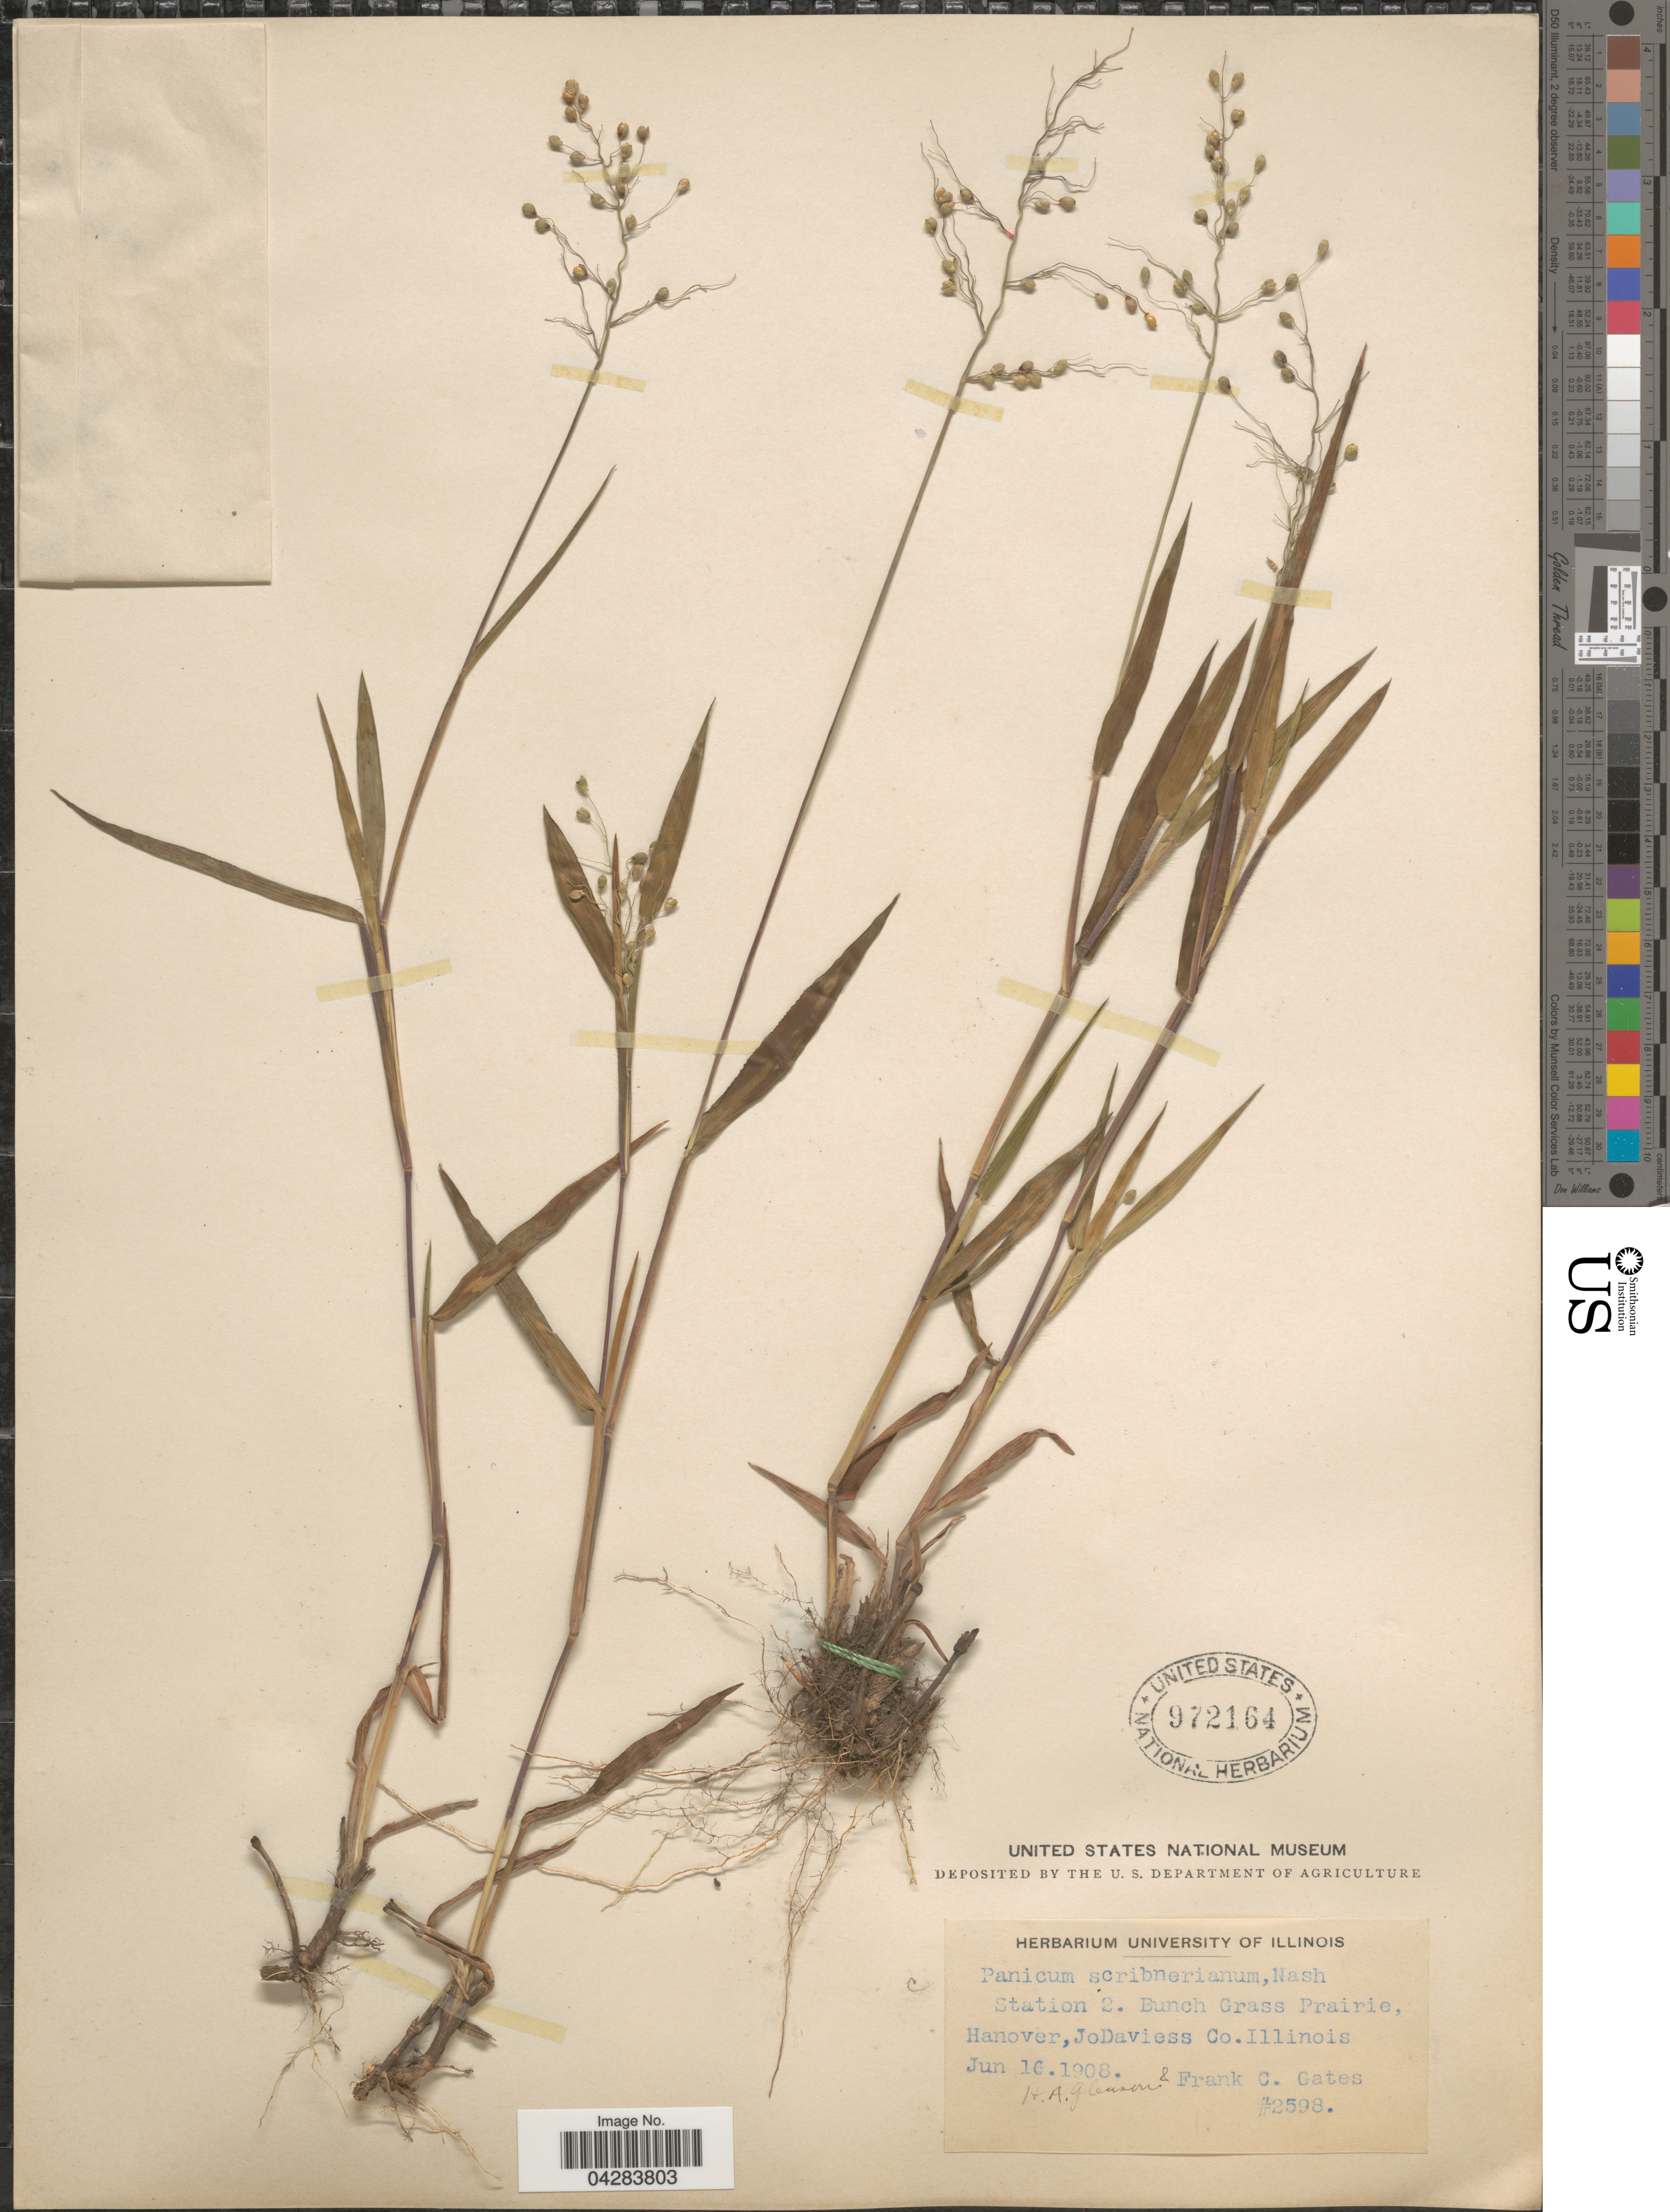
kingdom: Plantae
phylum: Tracheophyta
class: Liliopsida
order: Poales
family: Poaceae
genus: Dichanthelium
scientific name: Dichanthelium oligosanthes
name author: (Schult.) Gould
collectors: H. A. Gleason & F. C. Gates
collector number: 2598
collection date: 1908-06-16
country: United States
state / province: Illinois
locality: Station 2. Bunch Grass Prairie, Hanover, JoDaviess Co.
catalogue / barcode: US 972164